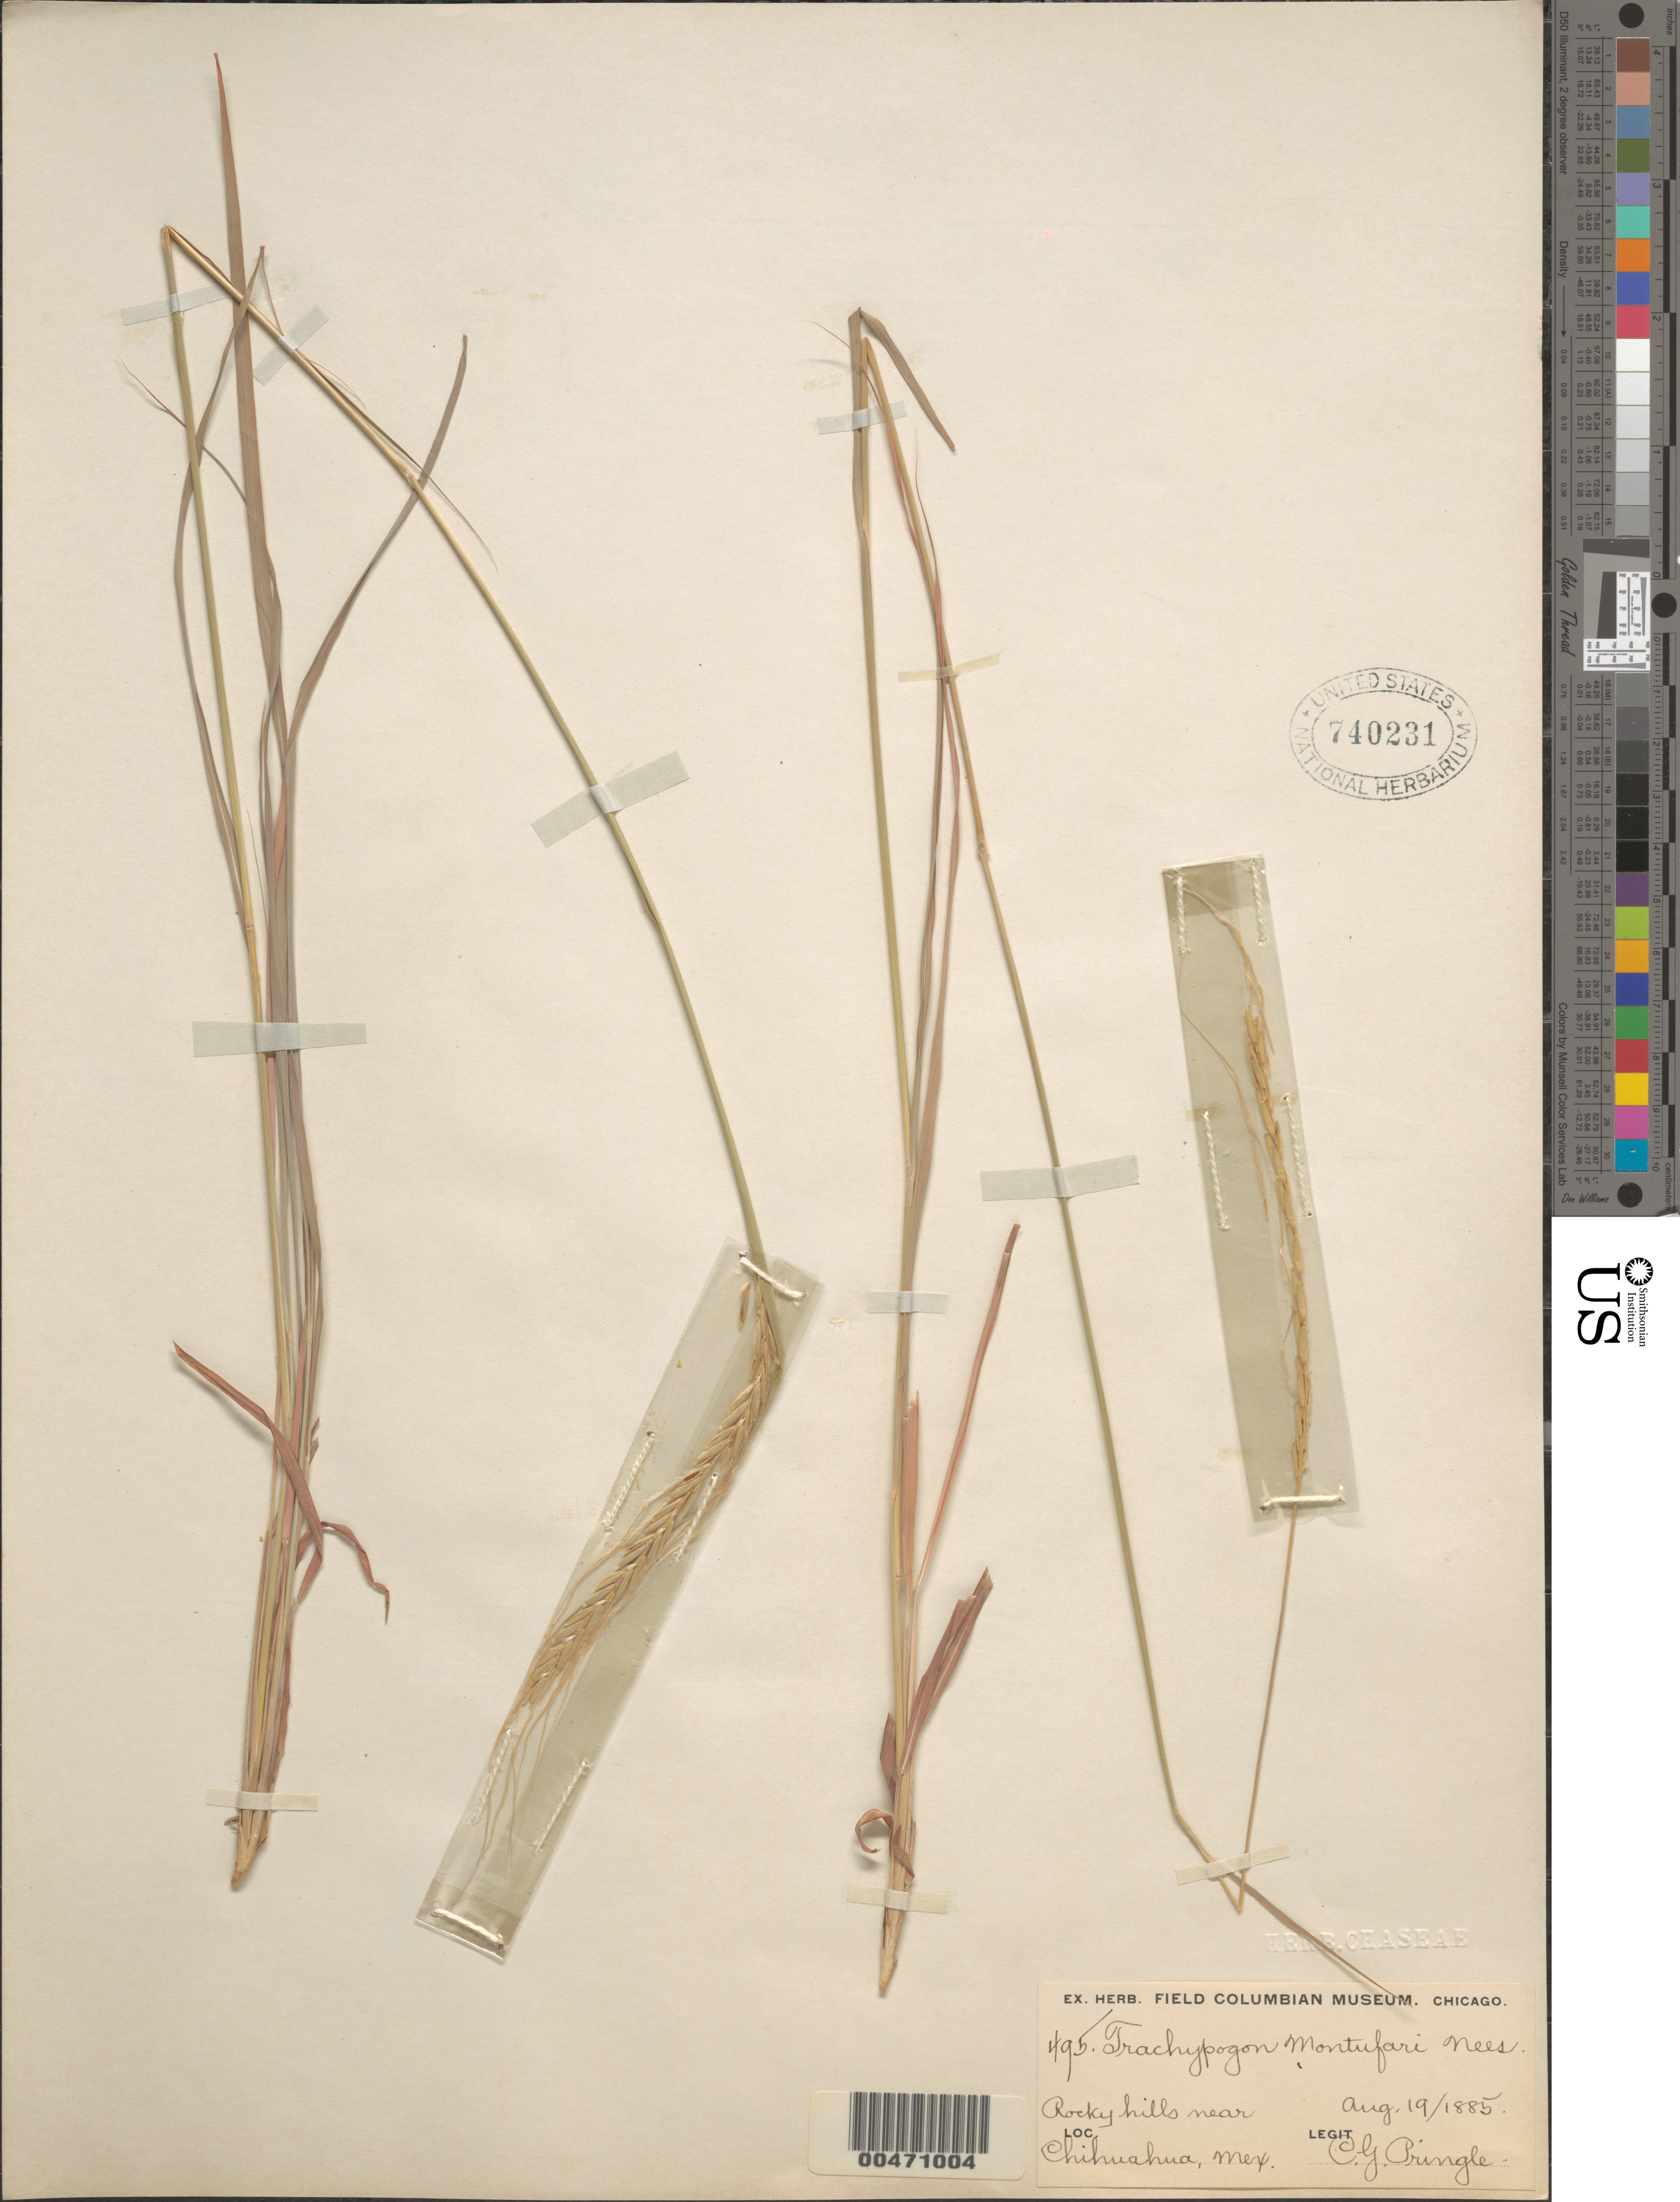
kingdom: Plantae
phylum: Tracheophyta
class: Liliopsida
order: Poales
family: Poaceae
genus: Trachypogon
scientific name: Trachypogon secundus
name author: (J. Presl) Scribn.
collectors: C. G. Pringle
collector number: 495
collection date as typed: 19 Aug 1885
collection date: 1885-08-19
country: Mexico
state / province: Chihuahua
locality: Near Chihuahua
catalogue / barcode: US 740231